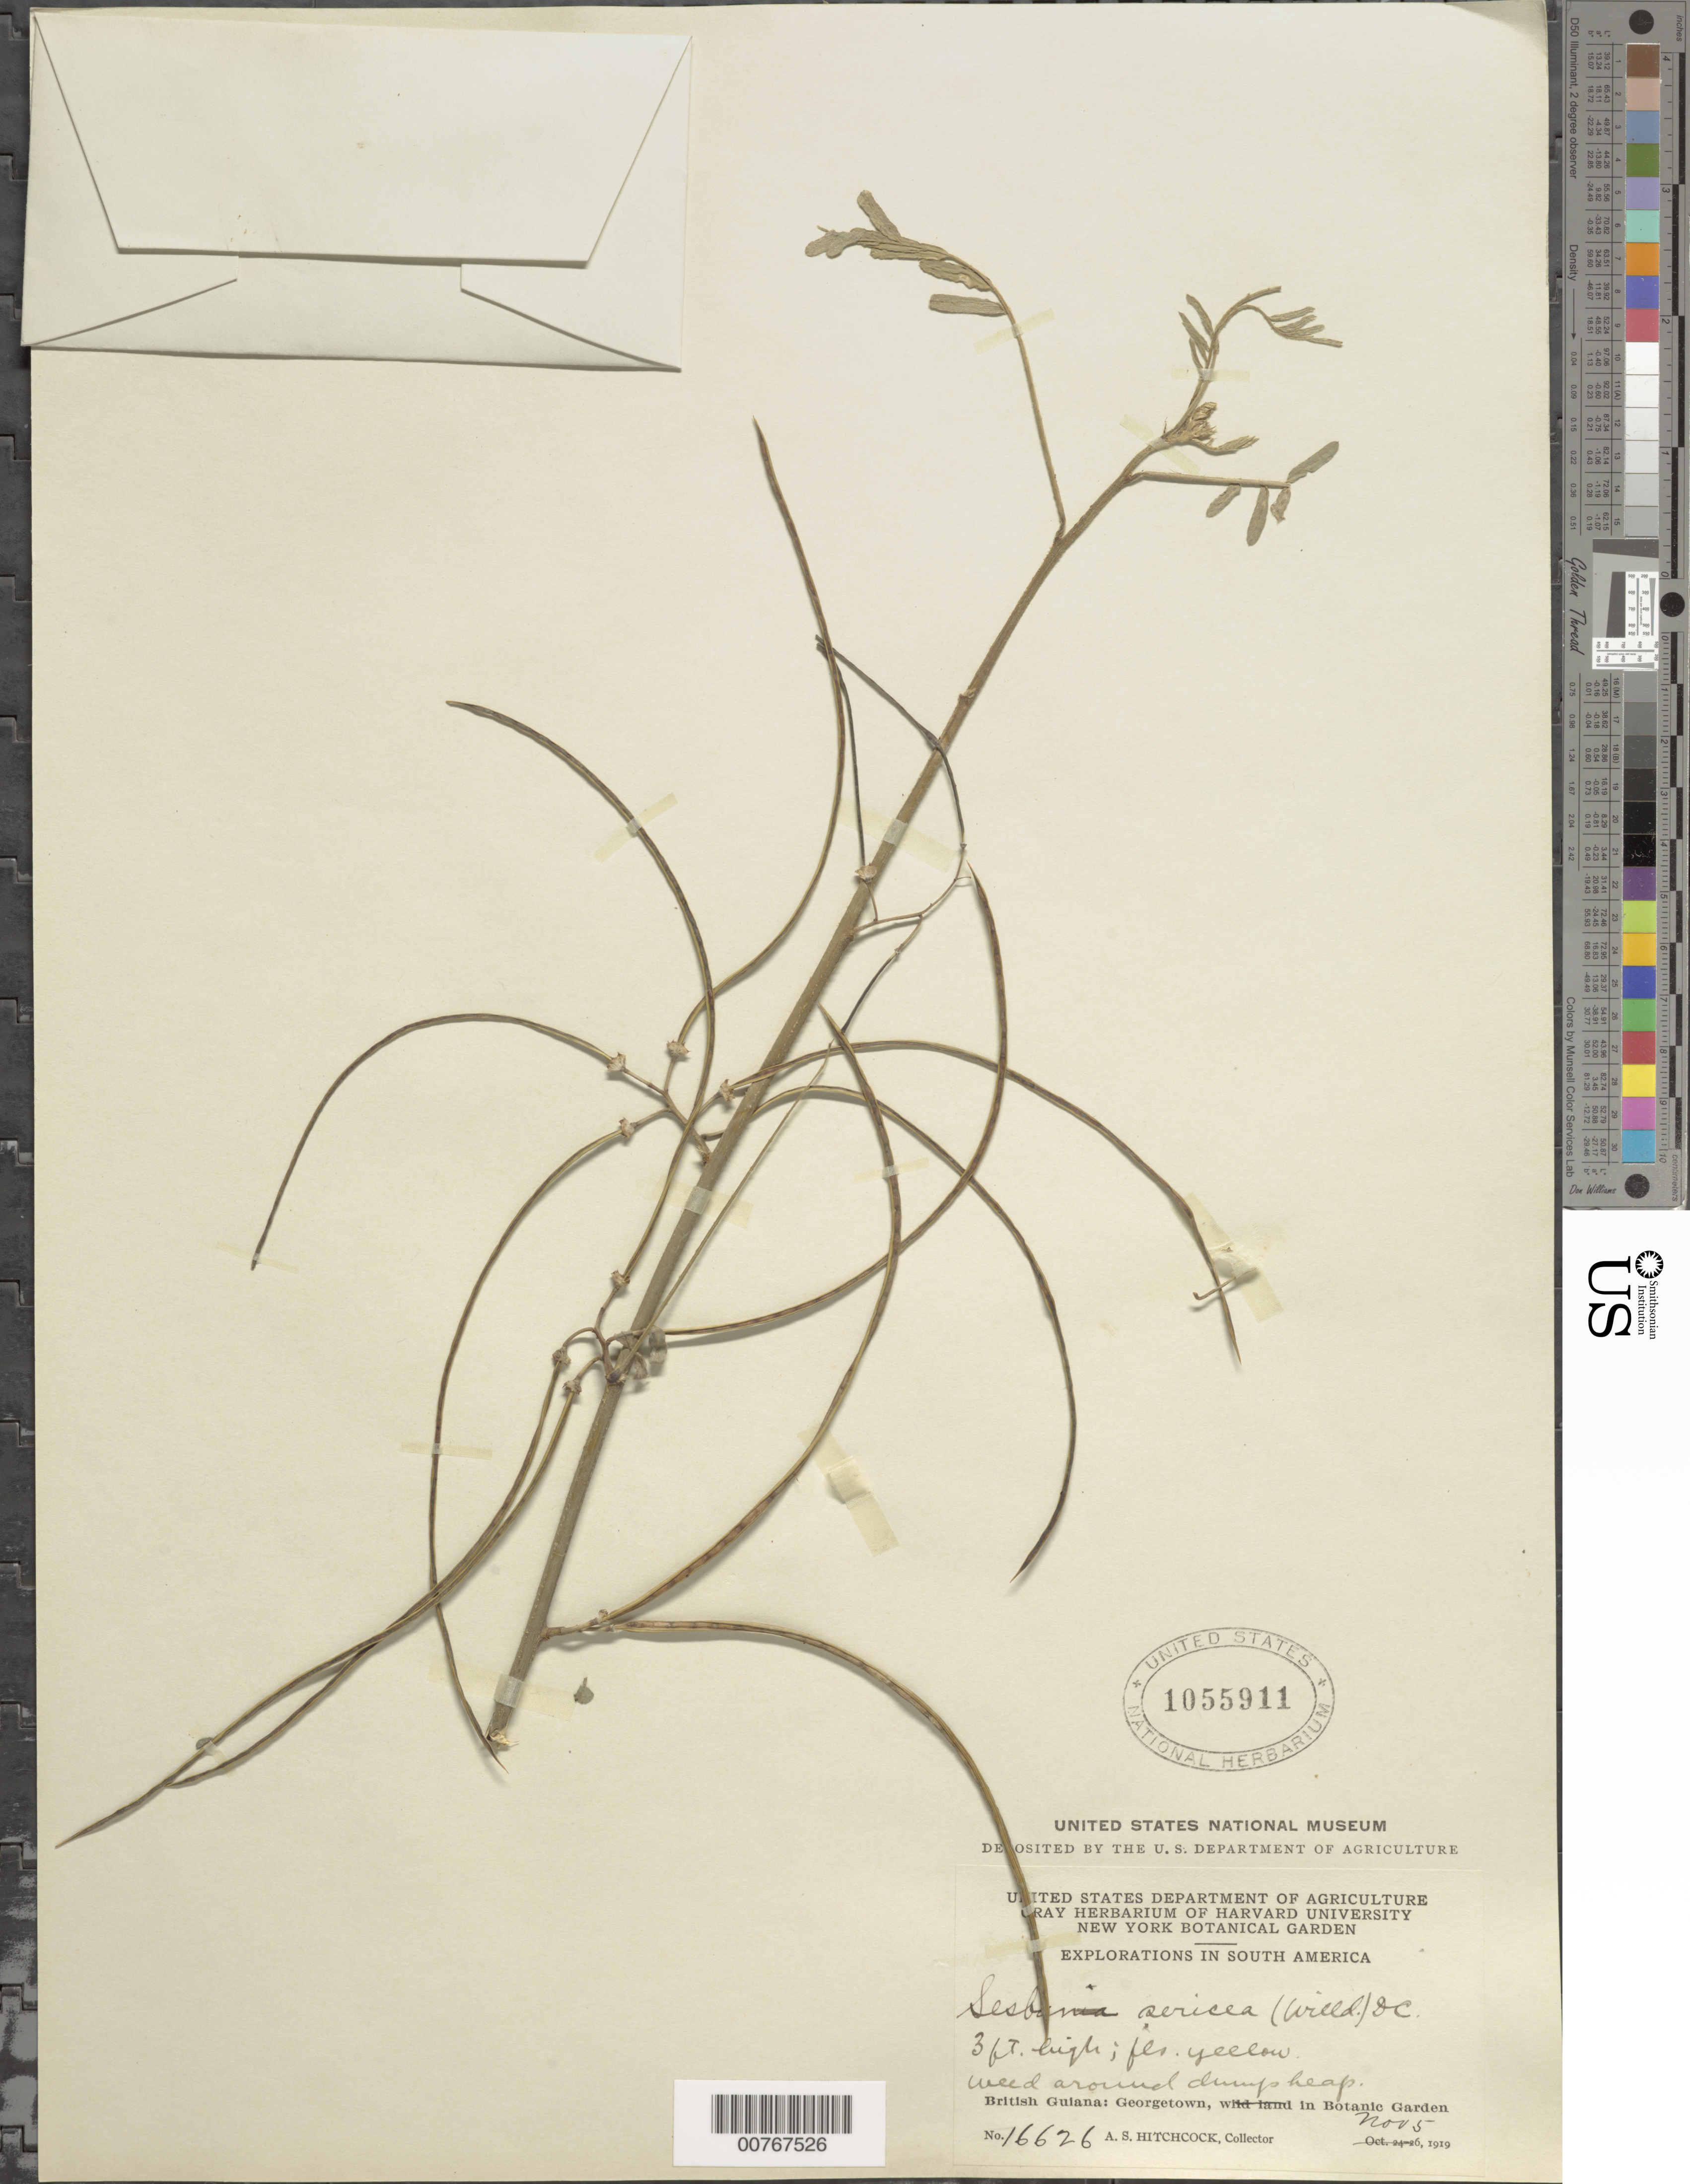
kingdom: Plantae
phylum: Tracheophyta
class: Magnoliopsida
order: Fabales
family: Fabaceae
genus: Sesbania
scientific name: Sesbania sericea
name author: (Willd.) Link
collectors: A. S. Hitchcock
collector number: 16626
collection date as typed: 5-Nov-19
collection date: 1919-11-05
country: Guyana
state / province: Demerara-Mahaica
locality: Georgetown, Botanic Gardens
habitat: Weed around dump heap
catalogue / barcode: US 1055911